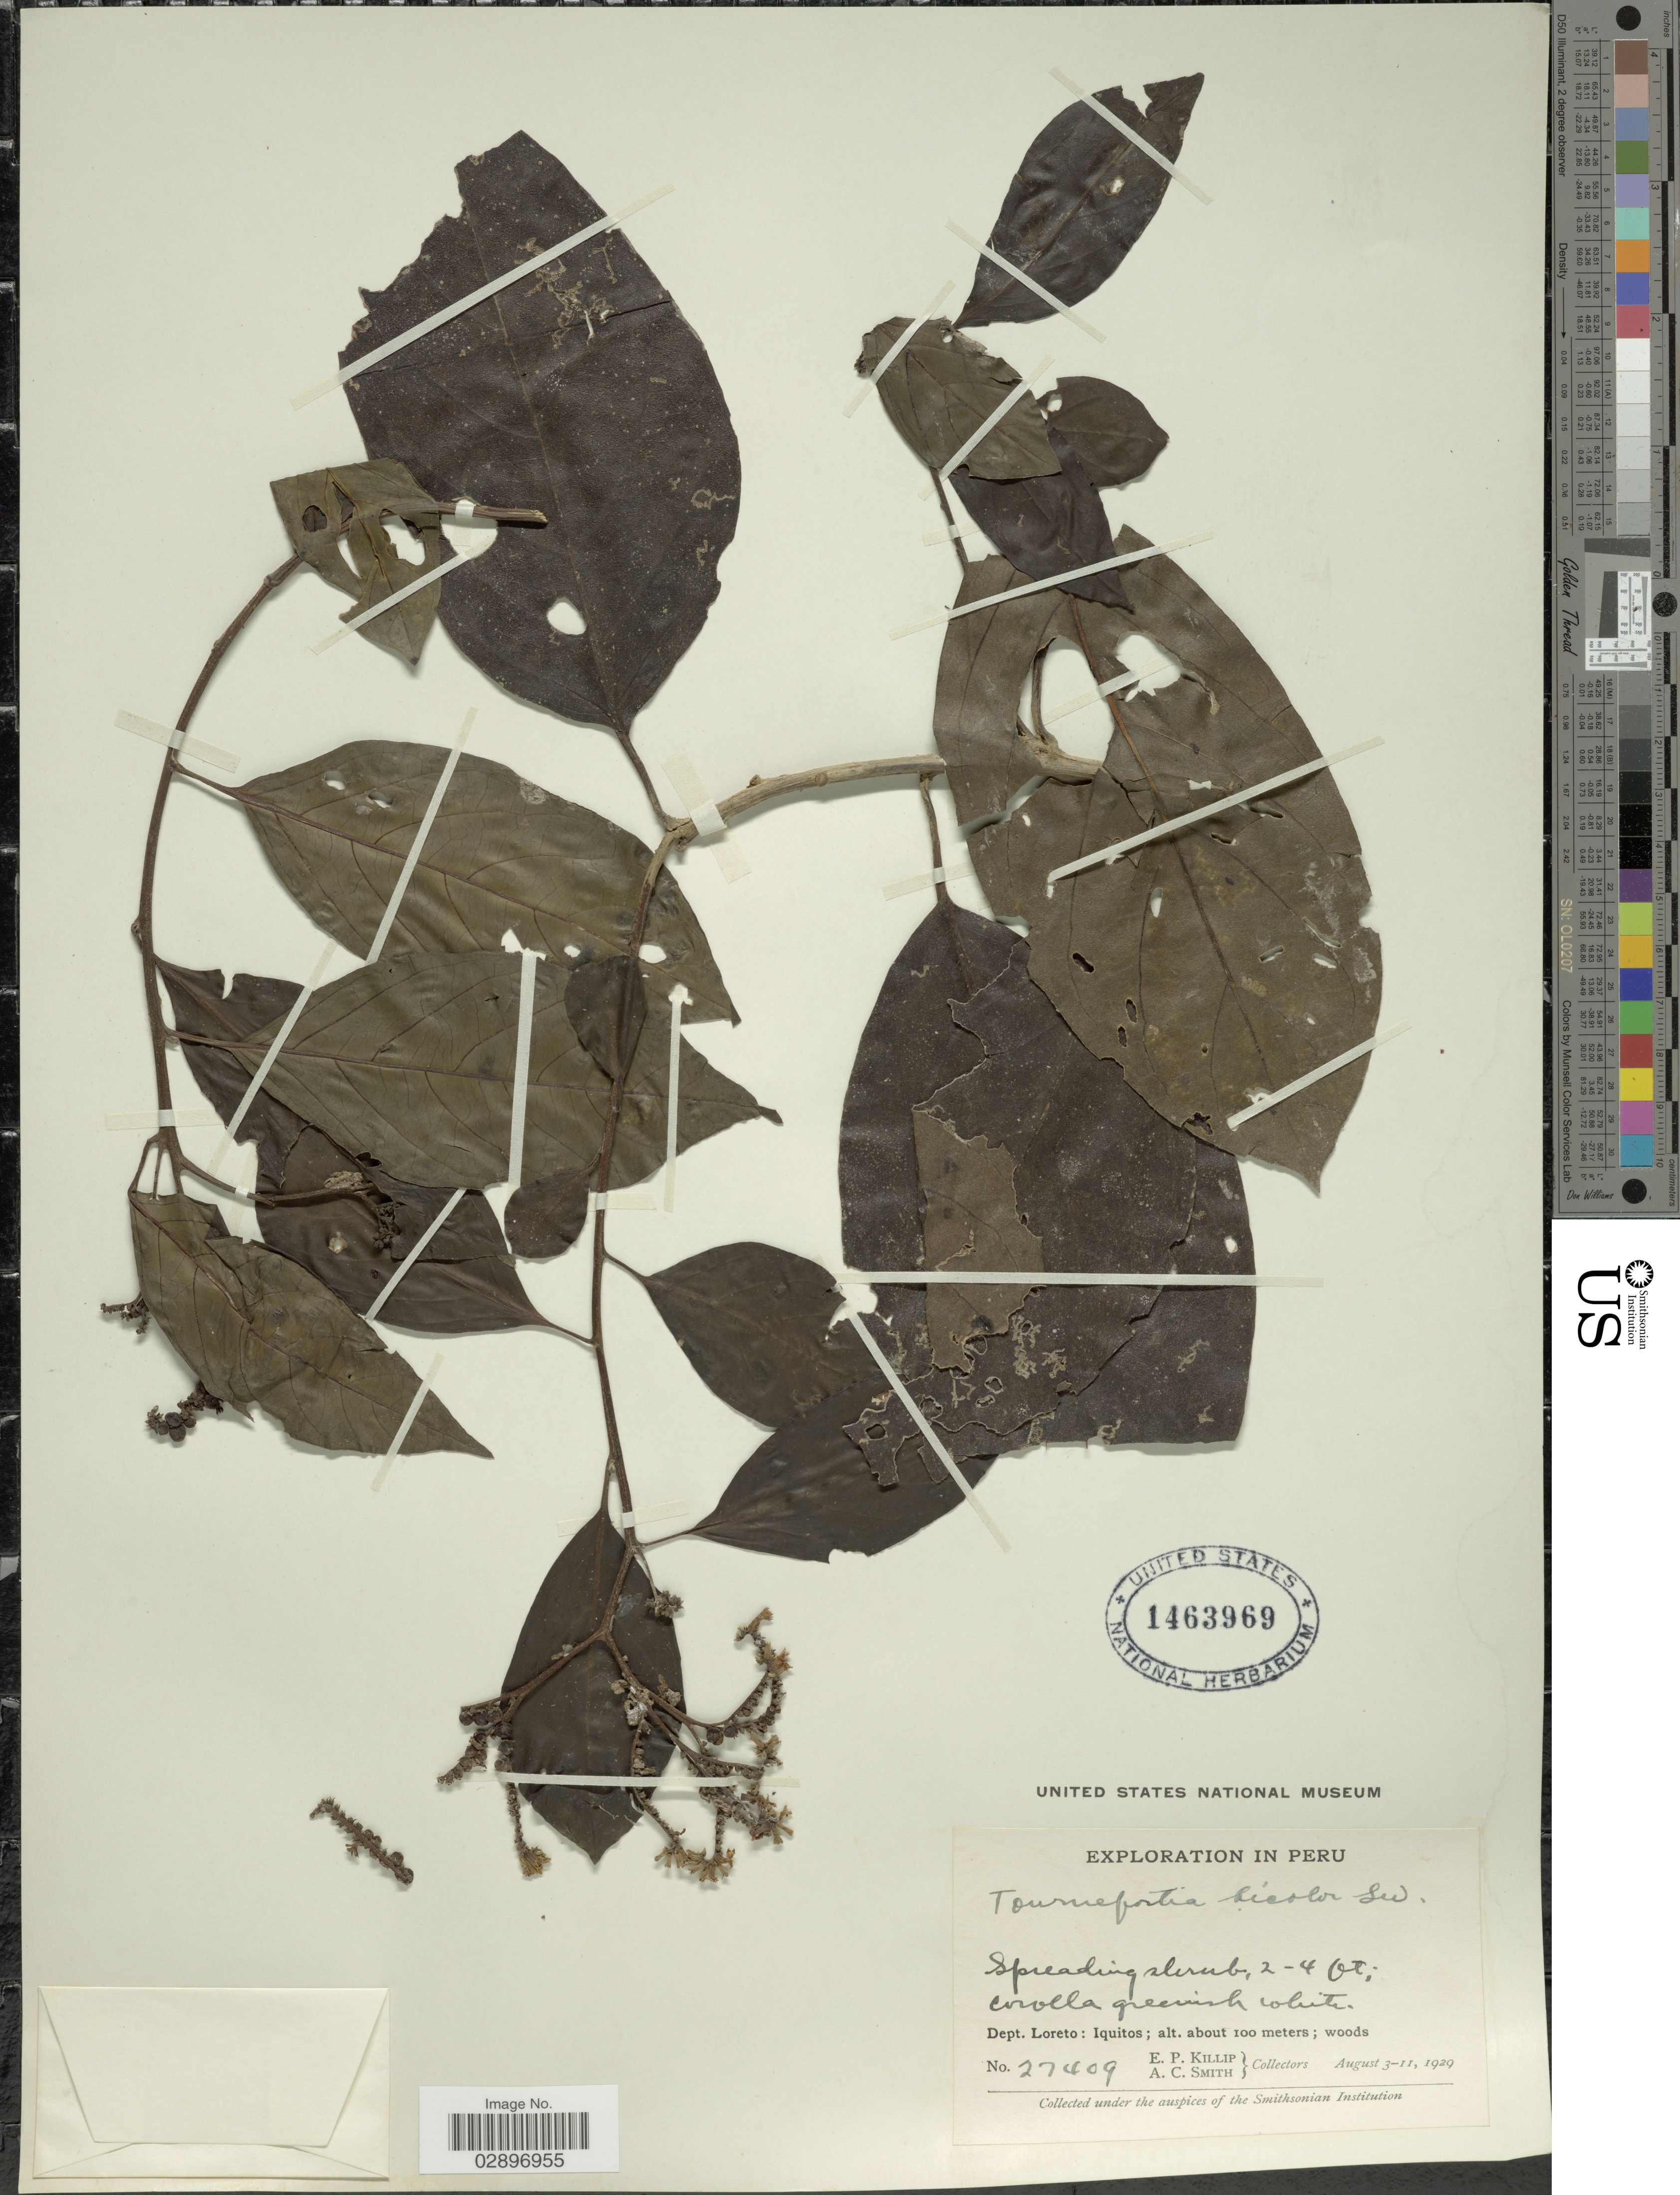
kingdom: Plantae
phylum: Tracheophyta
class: Magnoliopsida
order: Boraginales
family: Heliotropiaceae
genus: Tournefortia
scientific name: Tournefortia bicolor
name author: Sw.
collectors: E. P. Killip & A. C. Smith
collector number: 27409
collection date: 1929-08-03/1929-08-11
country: Peru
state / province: Loreto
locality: Dept. Loreto: Iquitos.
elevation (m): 100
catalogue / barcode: US 1463969